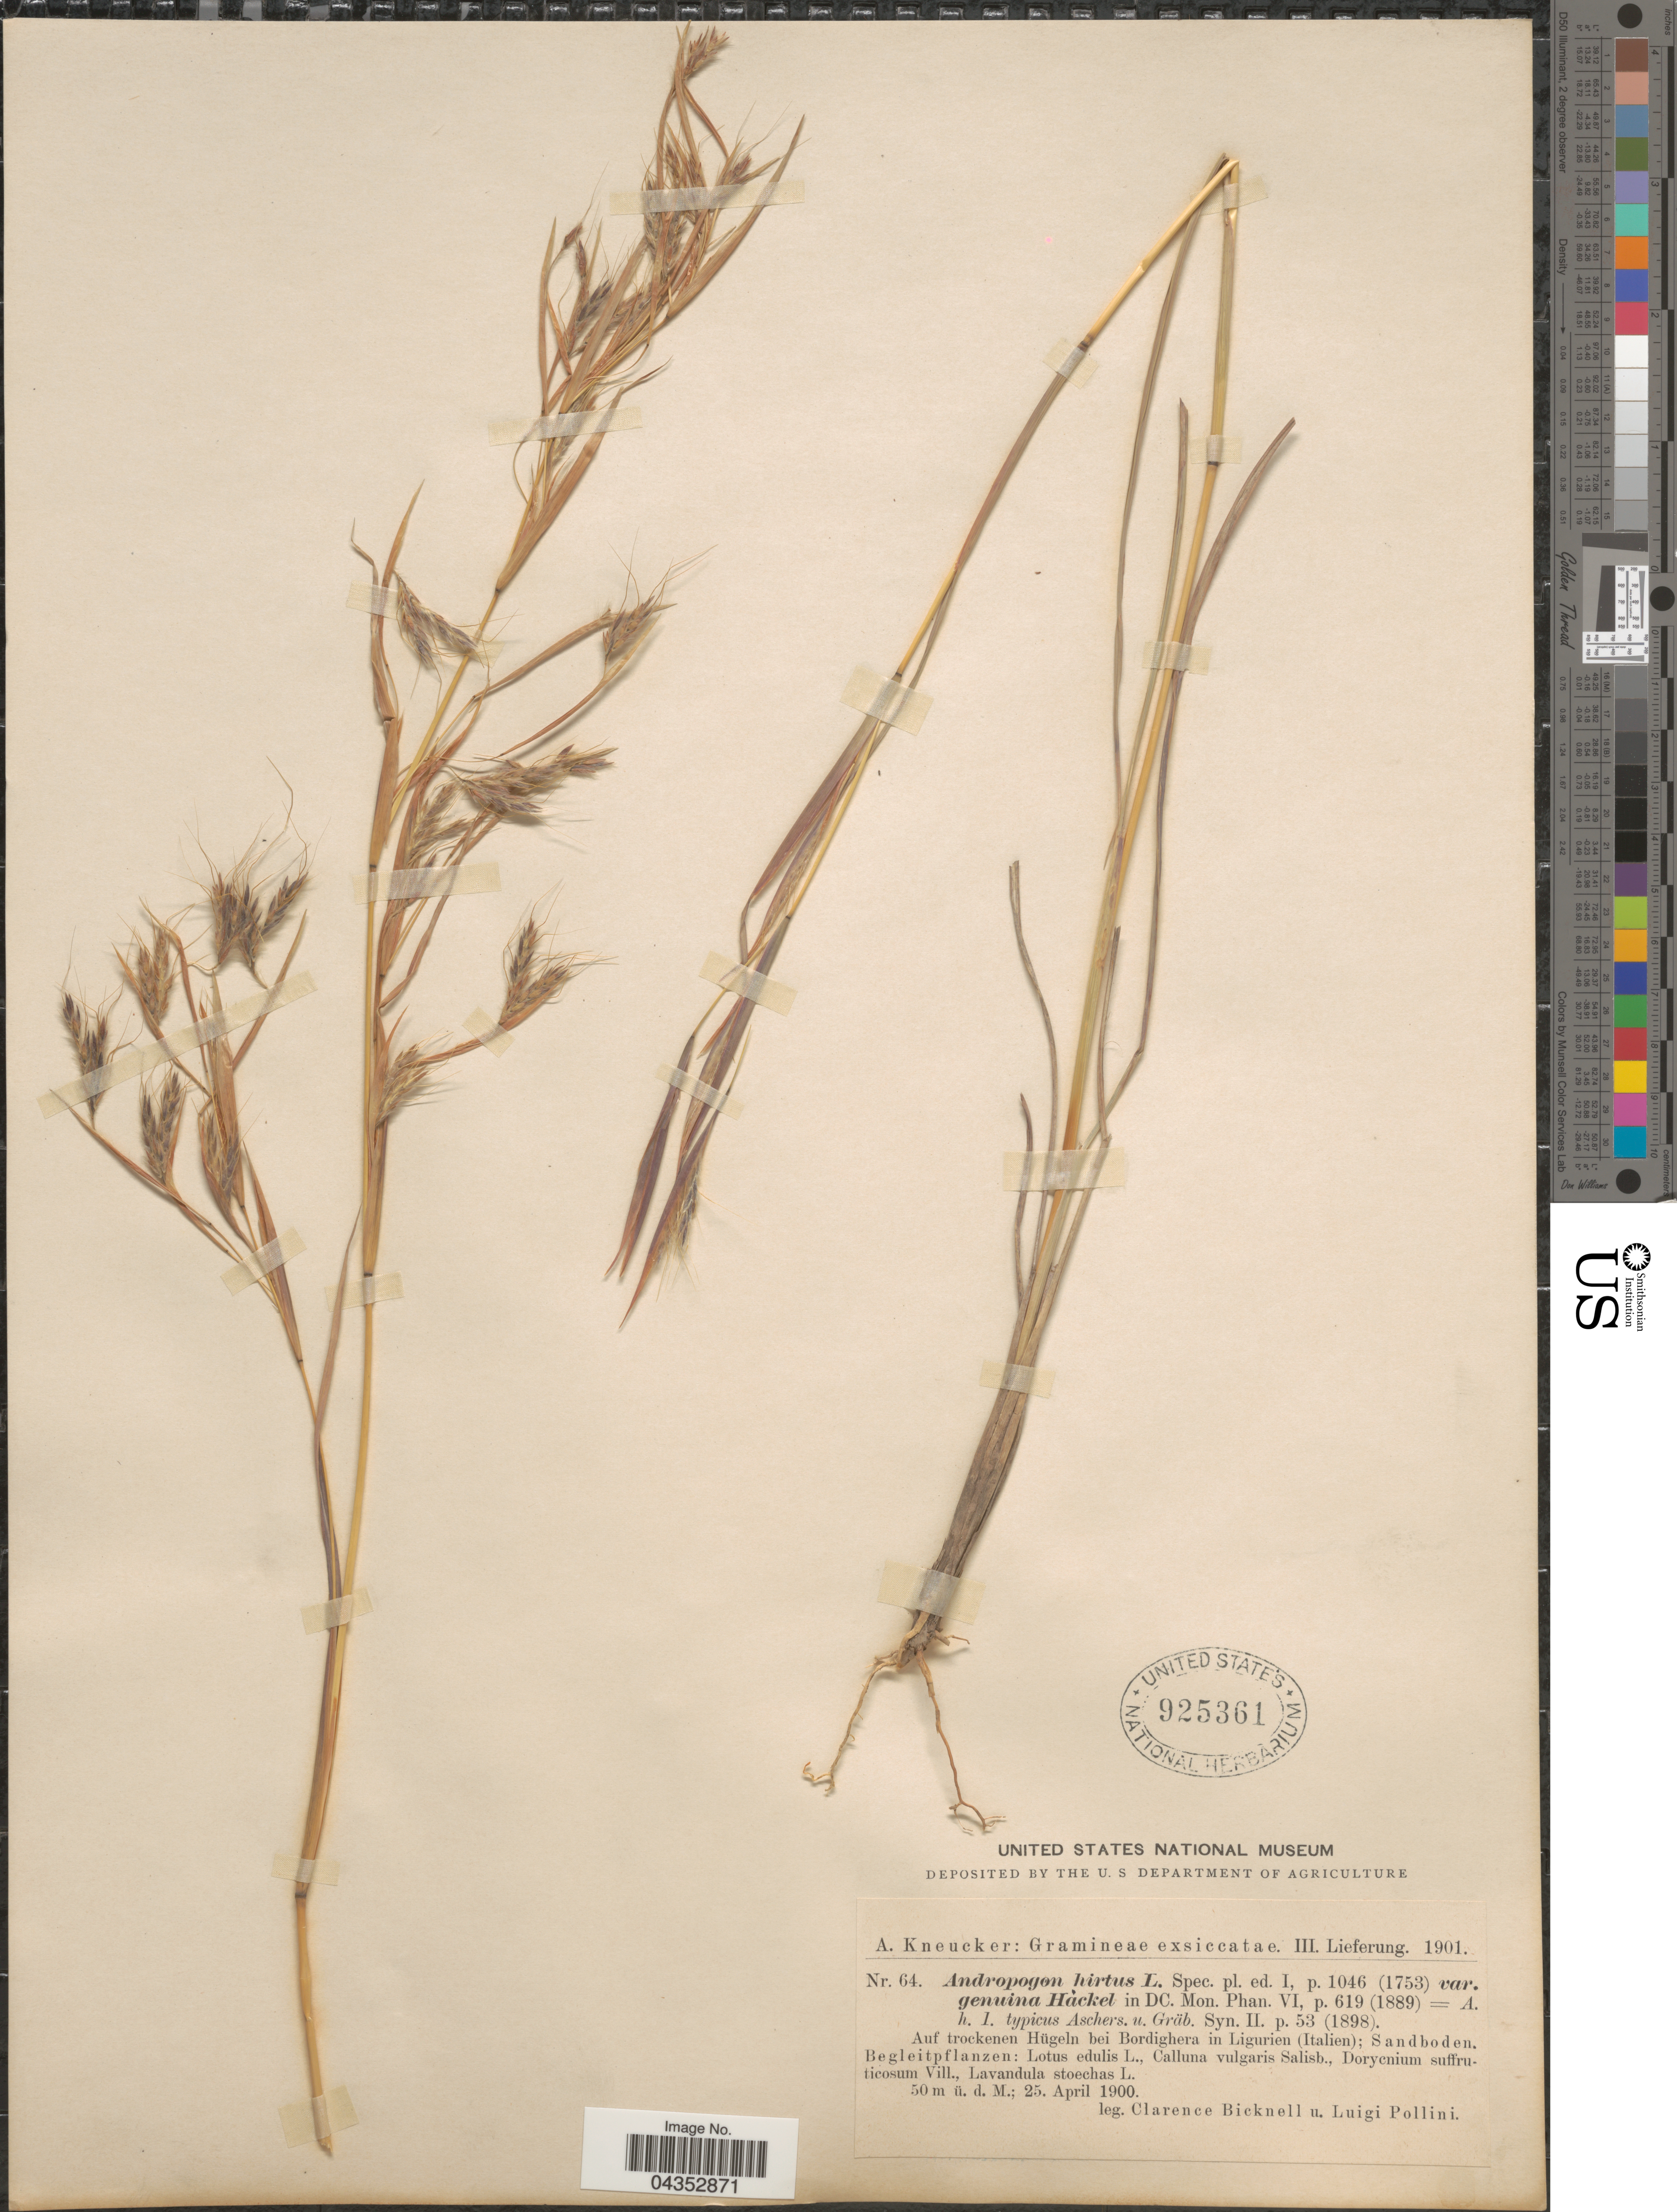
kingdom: Plantae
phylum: Tracheophyta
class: Liliopsida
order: Poales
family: Poaceae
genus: Hyparrhenia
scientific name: Hyparrhenia hirta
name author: (L.) Stapf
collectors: C. Bicknell & L. Pollini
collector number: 64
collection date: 1900-04-25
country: Italy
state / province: Liguria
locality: Auf trockenen Hügeln bei Bordighera in Ligurien (Italien).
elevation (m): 50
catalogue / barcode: US 925361